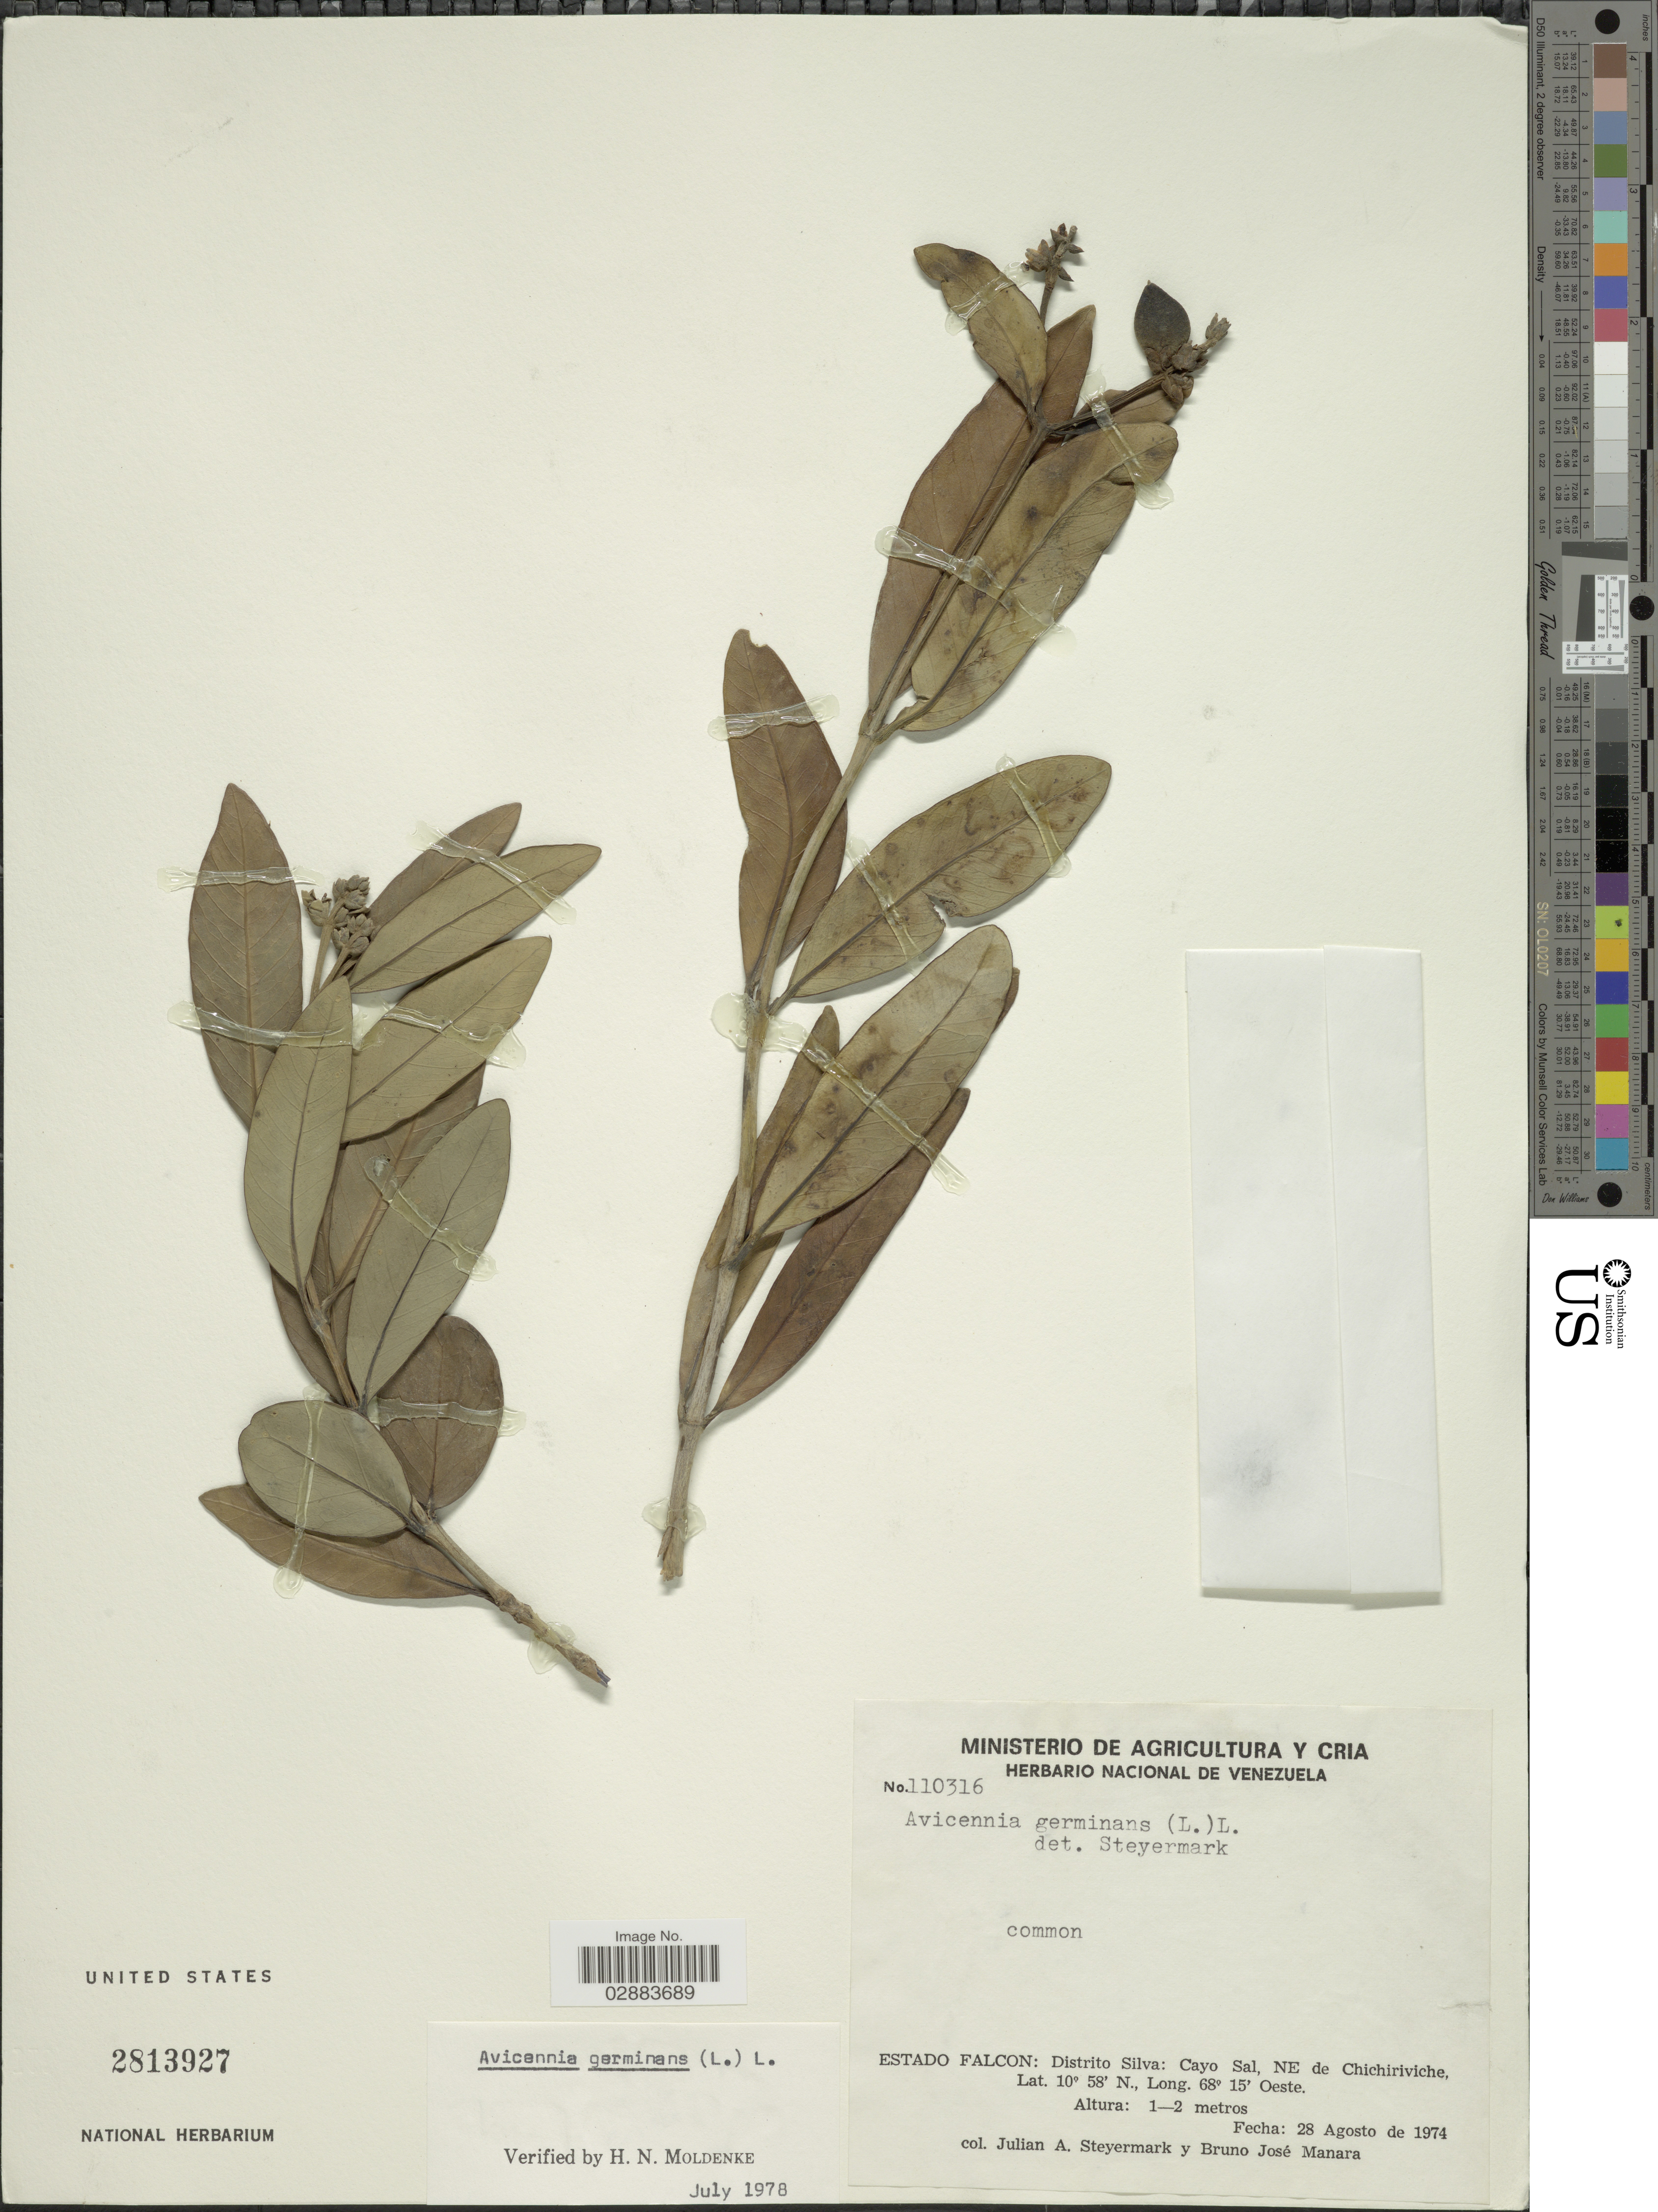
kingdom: Plantae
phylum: Tracheophyta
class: Magnoliopsida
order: Lamiales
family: Acanthaceae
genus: Avicennia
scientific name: Avicennia germinans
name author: (L.) L.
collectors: J. Steyermark & B. Manara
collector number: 110316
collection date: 1974-08-28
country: Venezuela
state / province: Falcón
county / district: Silva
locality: Distrito Silva: Cayo Sal, NE de Chichiriviche.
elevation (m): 1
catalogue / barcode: US 2813927